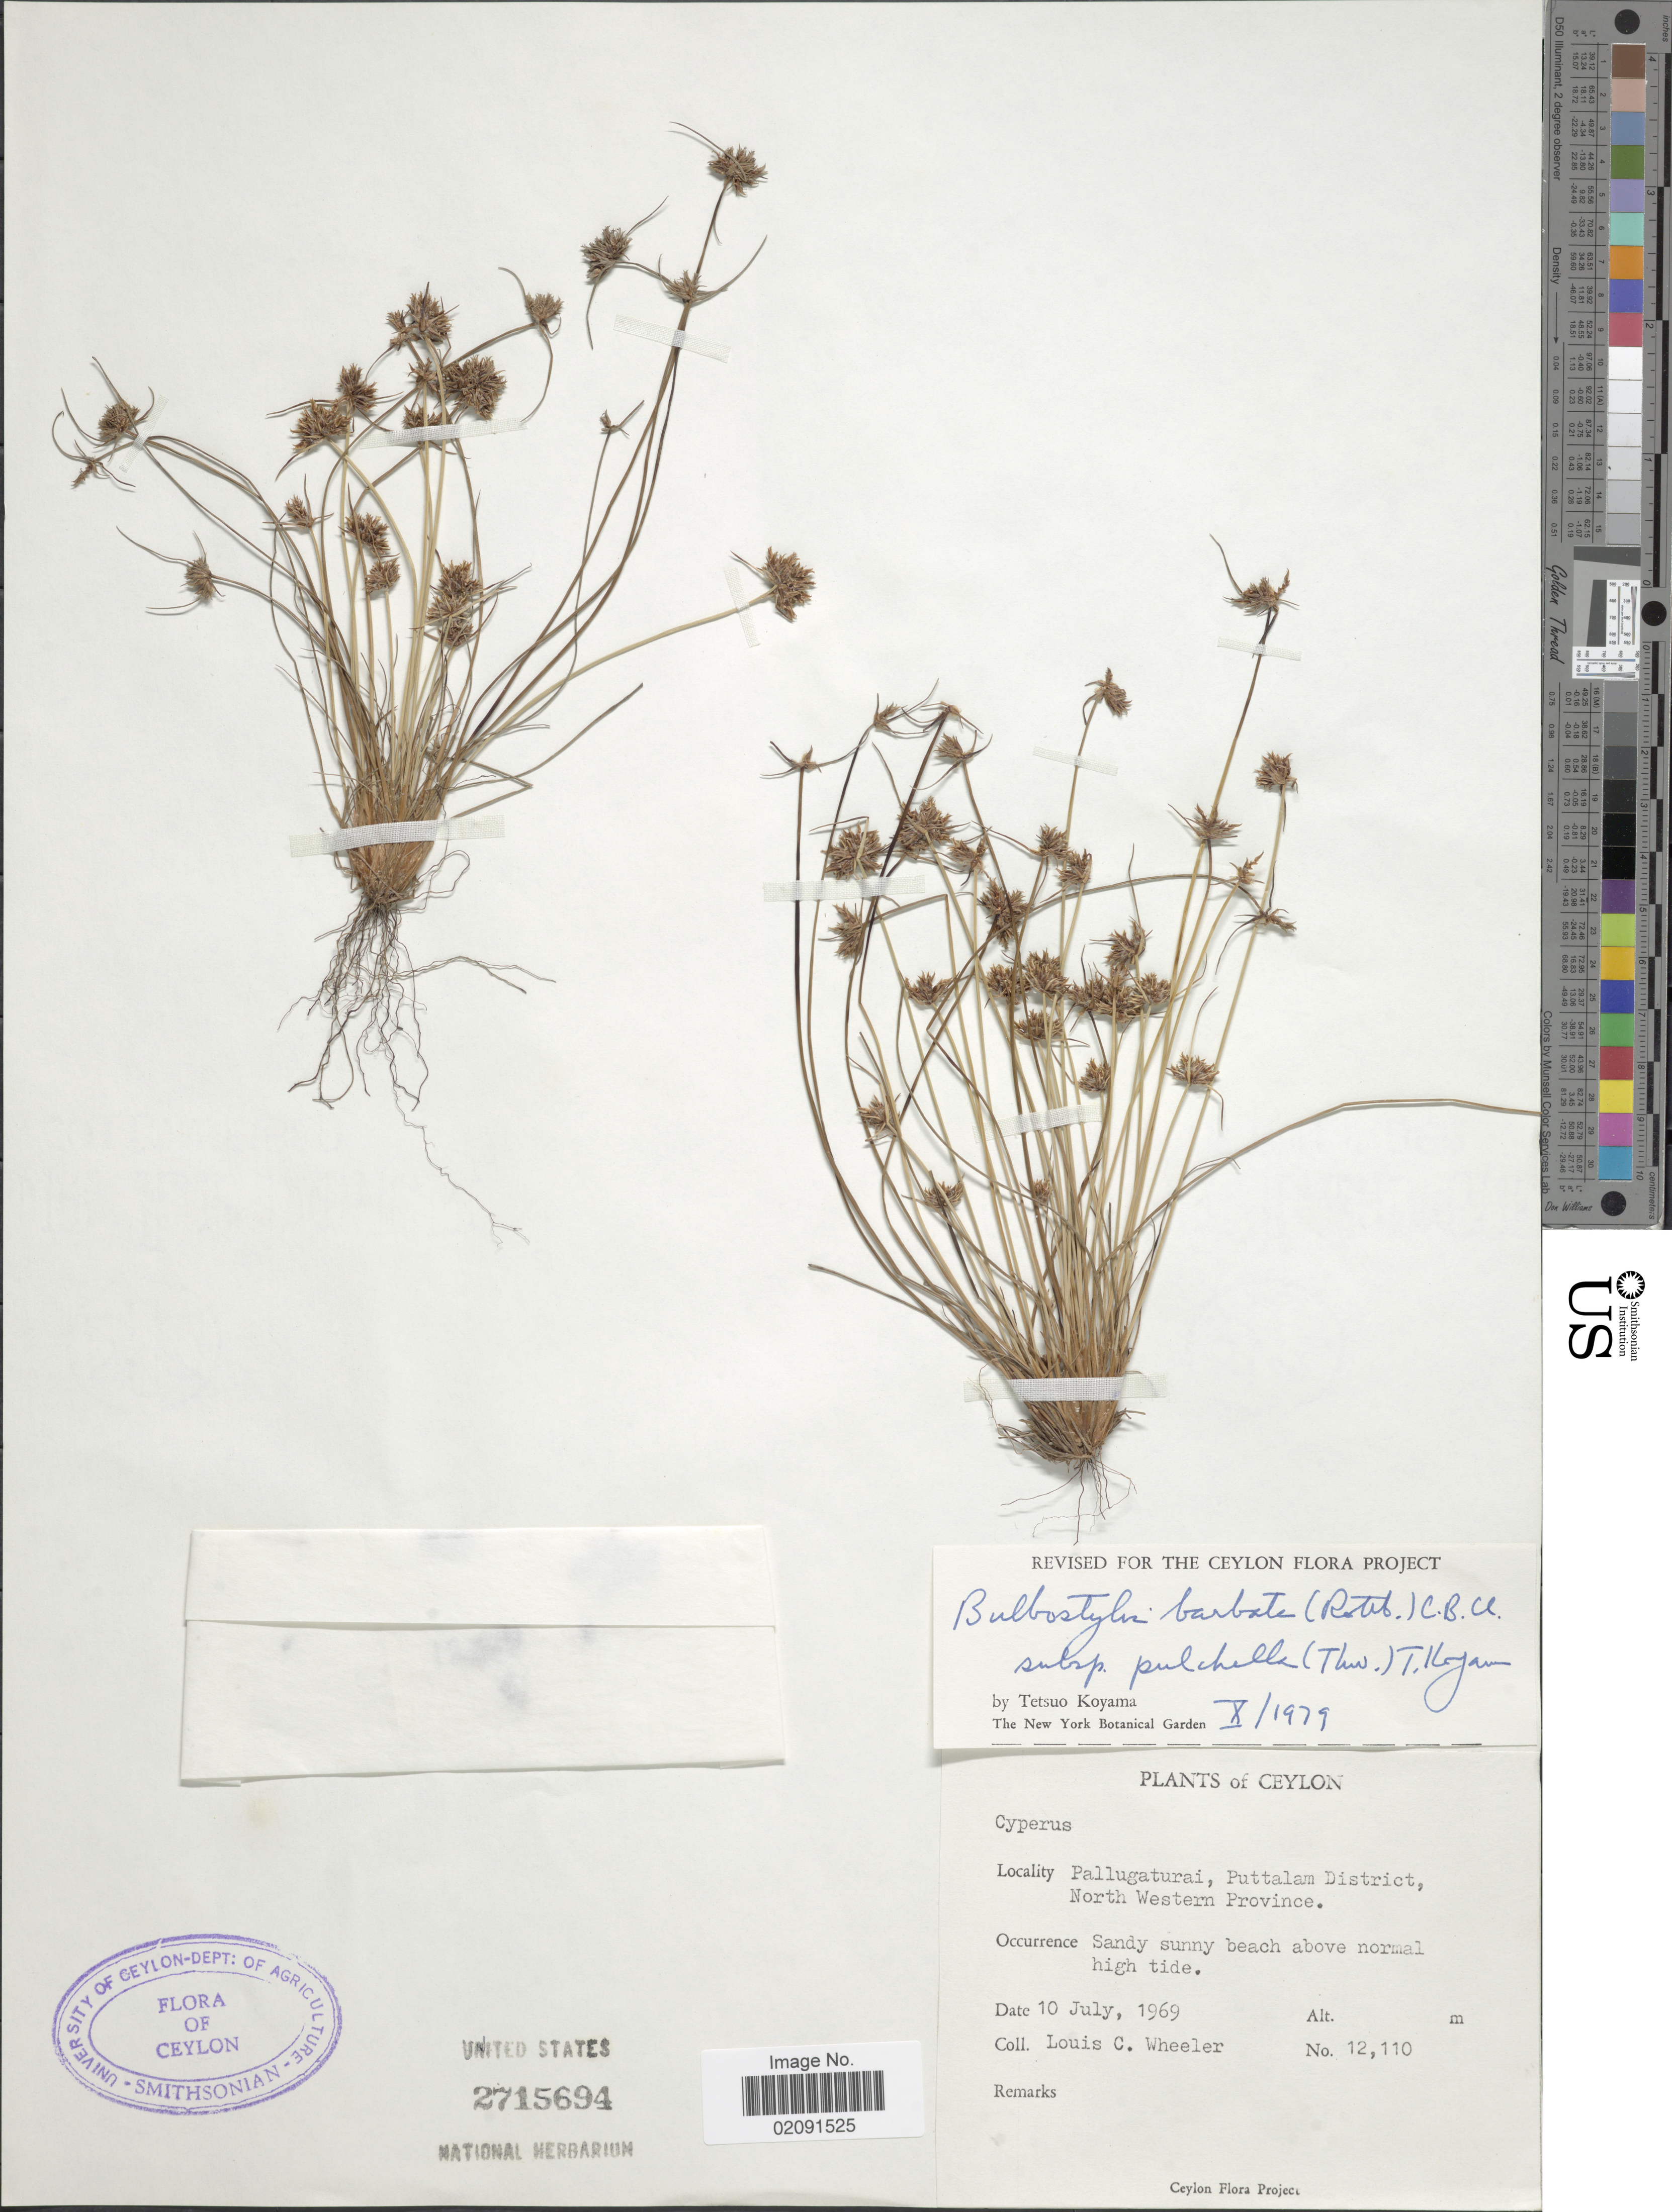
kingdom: Plantae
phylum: Tracheophyta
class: Liliopsida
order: Poales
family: Cyperaceae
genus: Bulbostylis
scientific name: Bulbostylis barbata subsp. pulchella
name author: (Thwaites) T. Koyama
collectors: L. C. Wheeler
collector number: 12110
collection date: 1969-07-10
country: Sri Lanka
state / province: North Western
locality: Pallugaturai, Puttalam District, sandy sunny beach above normal high tide.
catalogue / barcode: US 2715694